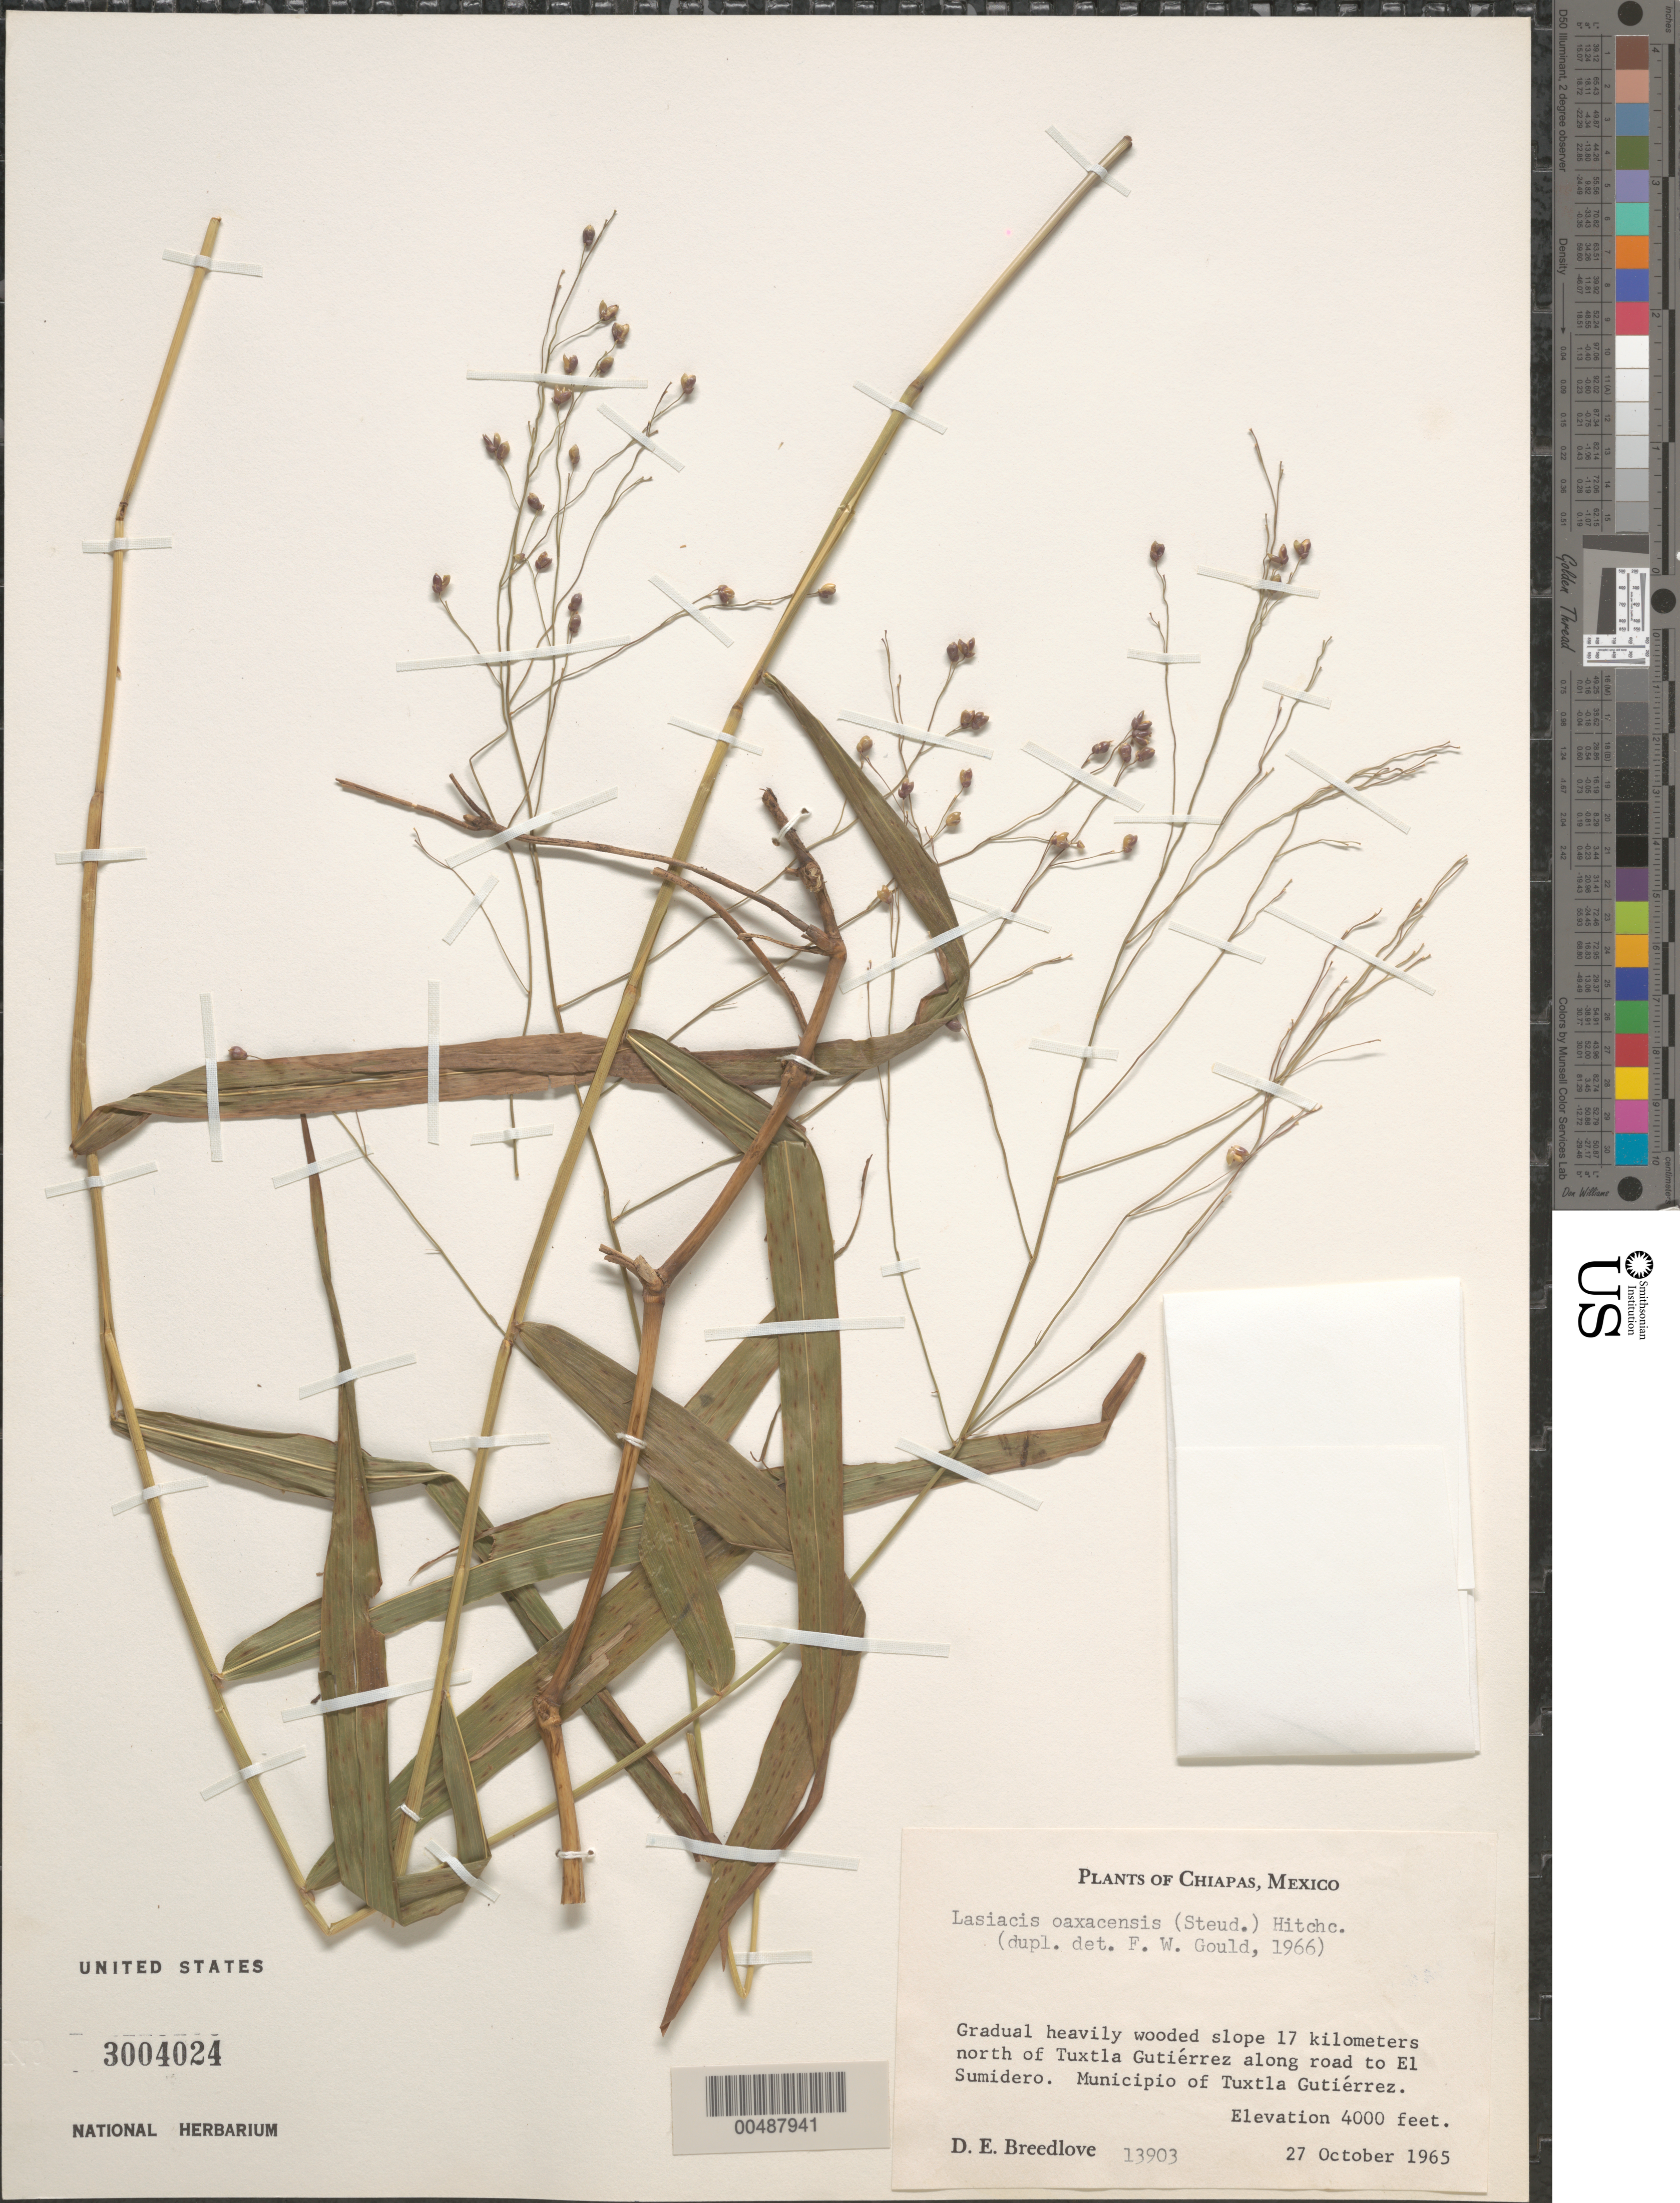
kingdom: Plantae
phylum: Tracheophyta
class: Liliopsida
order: Poales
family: Poaceae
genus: Lasiacis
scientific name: Lasiacis oaxacensis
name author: (Steud.) Hitchc.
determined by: Gould, F. W.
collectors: D. E. Breedlove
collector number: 13903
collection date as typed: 27 Oct 1965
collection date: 1965-10-27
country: Mexico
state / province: Chiapas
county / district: Tuxtla Gutiérrez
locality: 17 km N of Tuxtla Gutiérrez along rd to El Sumidero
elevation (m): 1219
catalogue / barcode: US 3004024